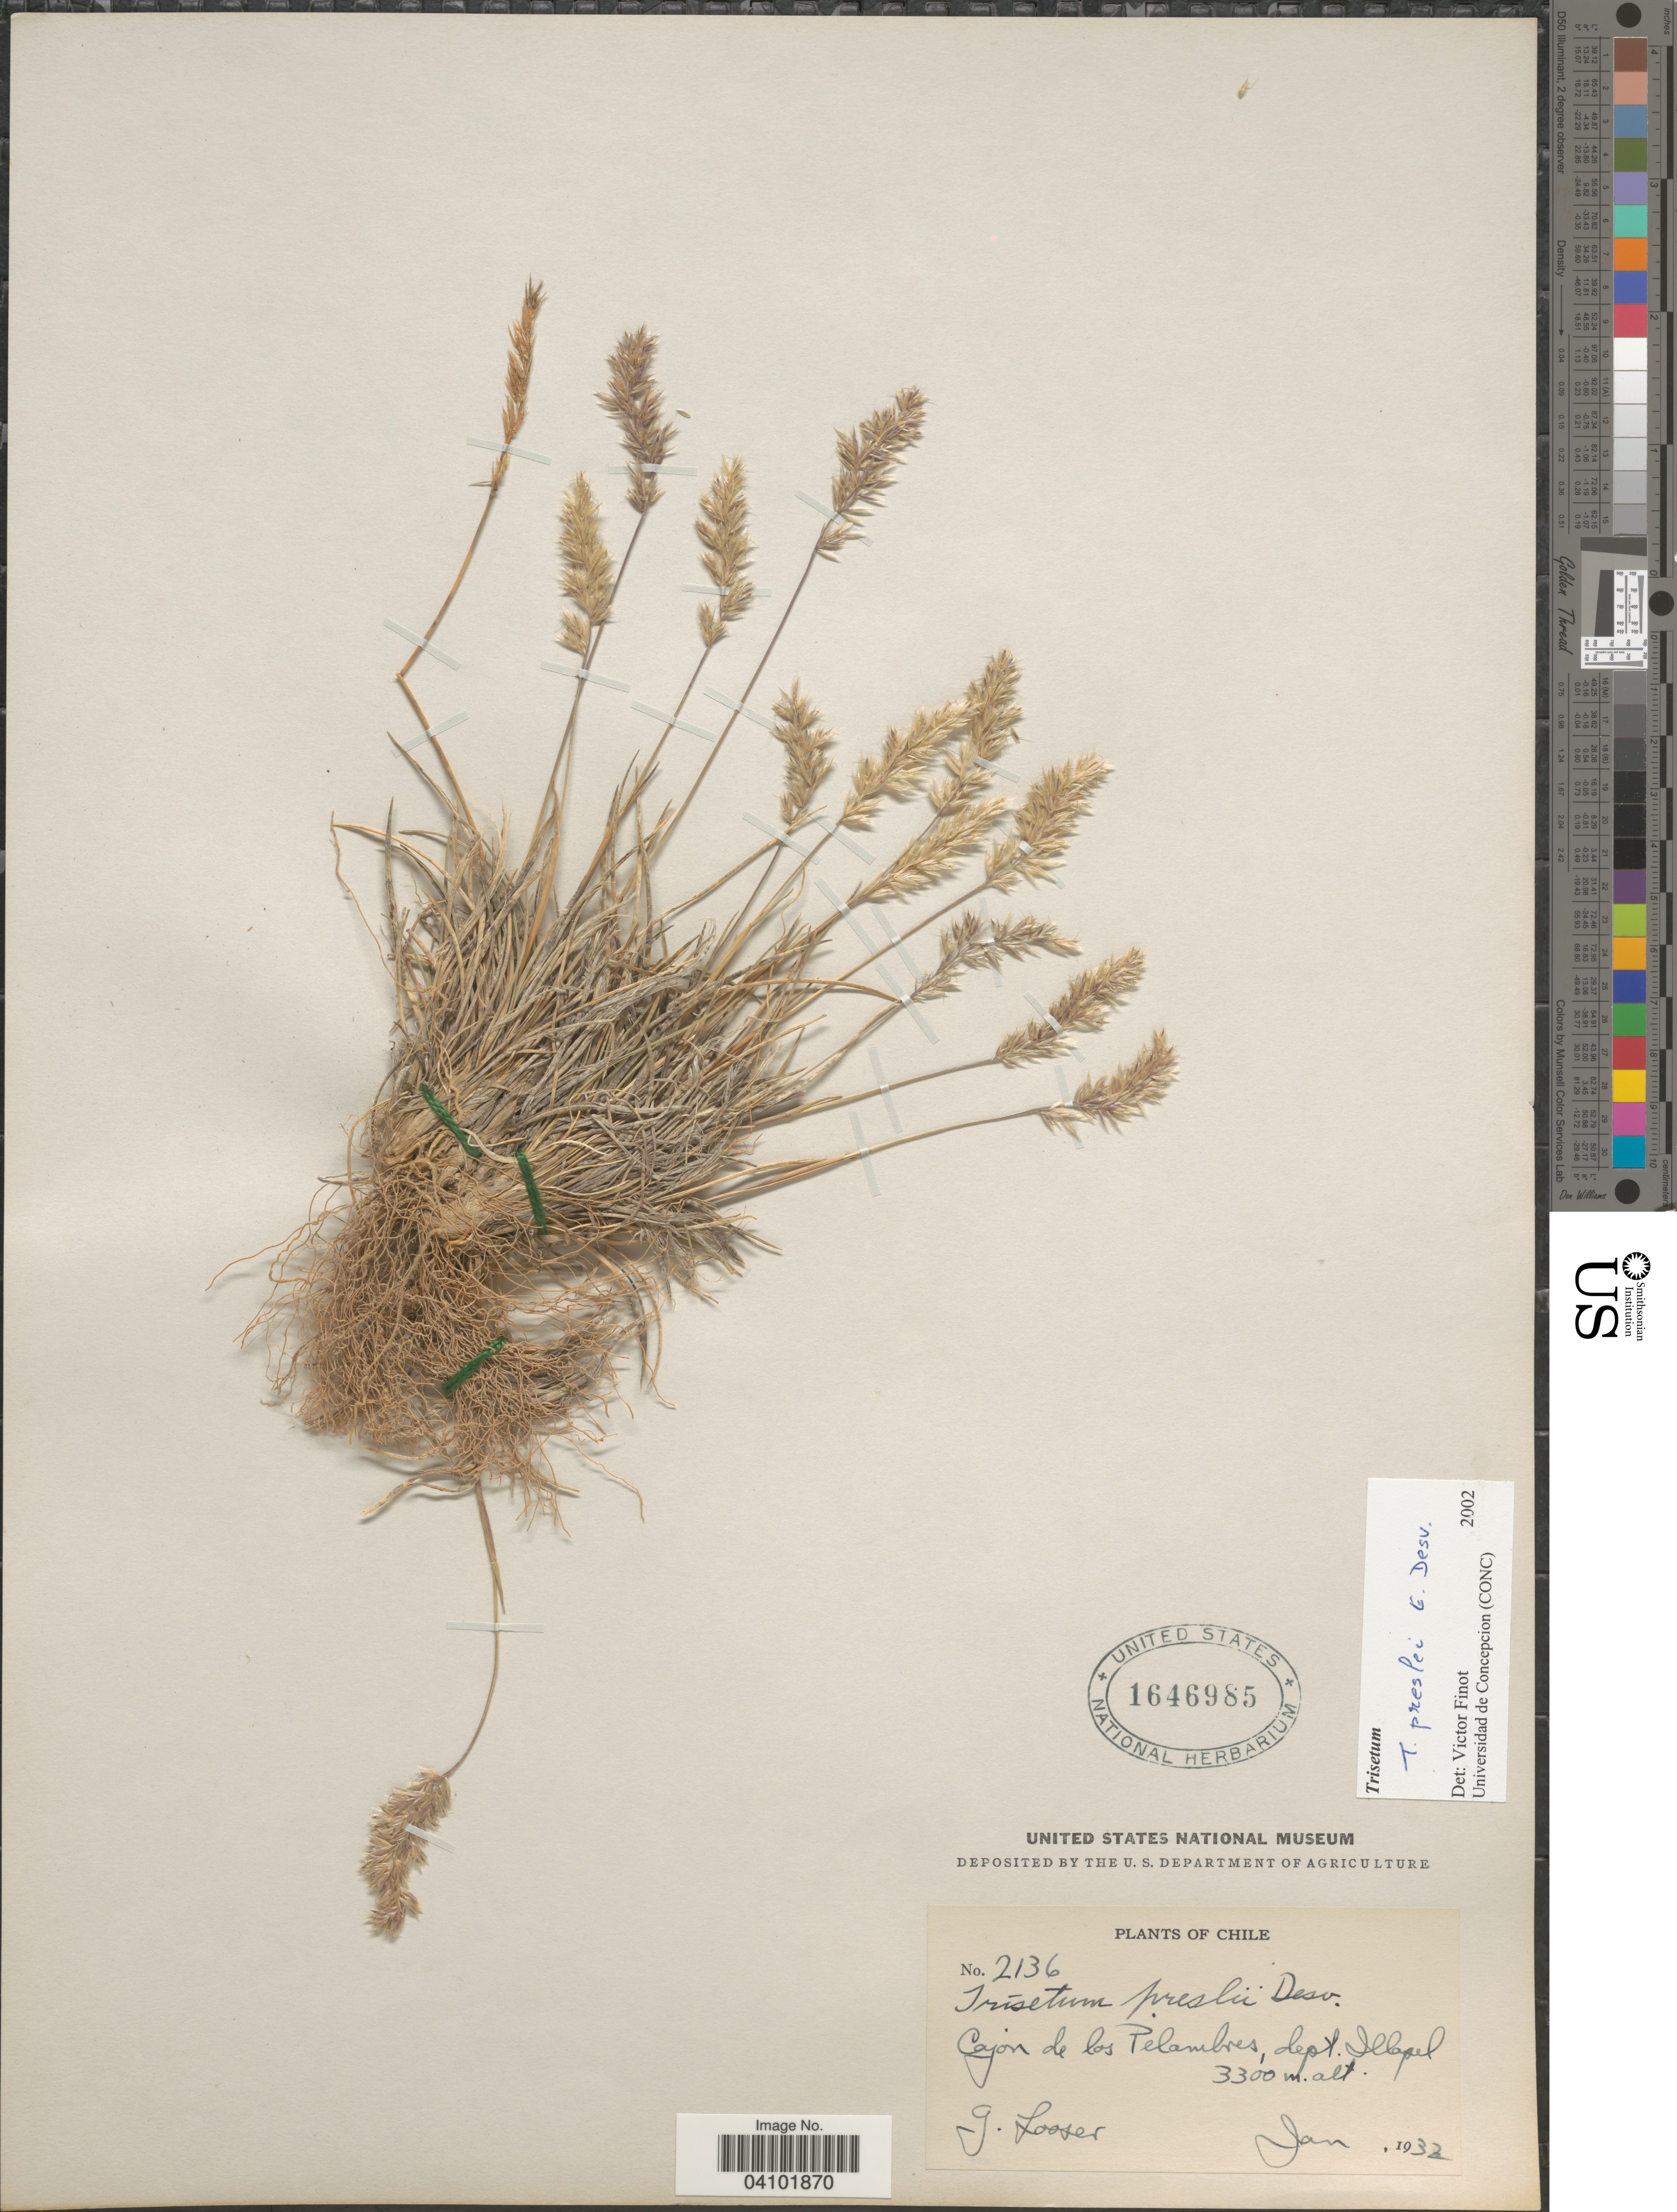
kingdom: Plantae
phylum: Tracheophyta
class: Liliopsida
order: Poales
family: Poaceae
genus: Koeleria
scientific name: Koeleria preslii ined.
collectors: G. Looser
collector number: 2136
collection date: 1932-01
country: Chile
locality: Cajon de los Pelambres, dept. Illapel.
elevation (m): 3300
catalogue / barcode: US 1646985